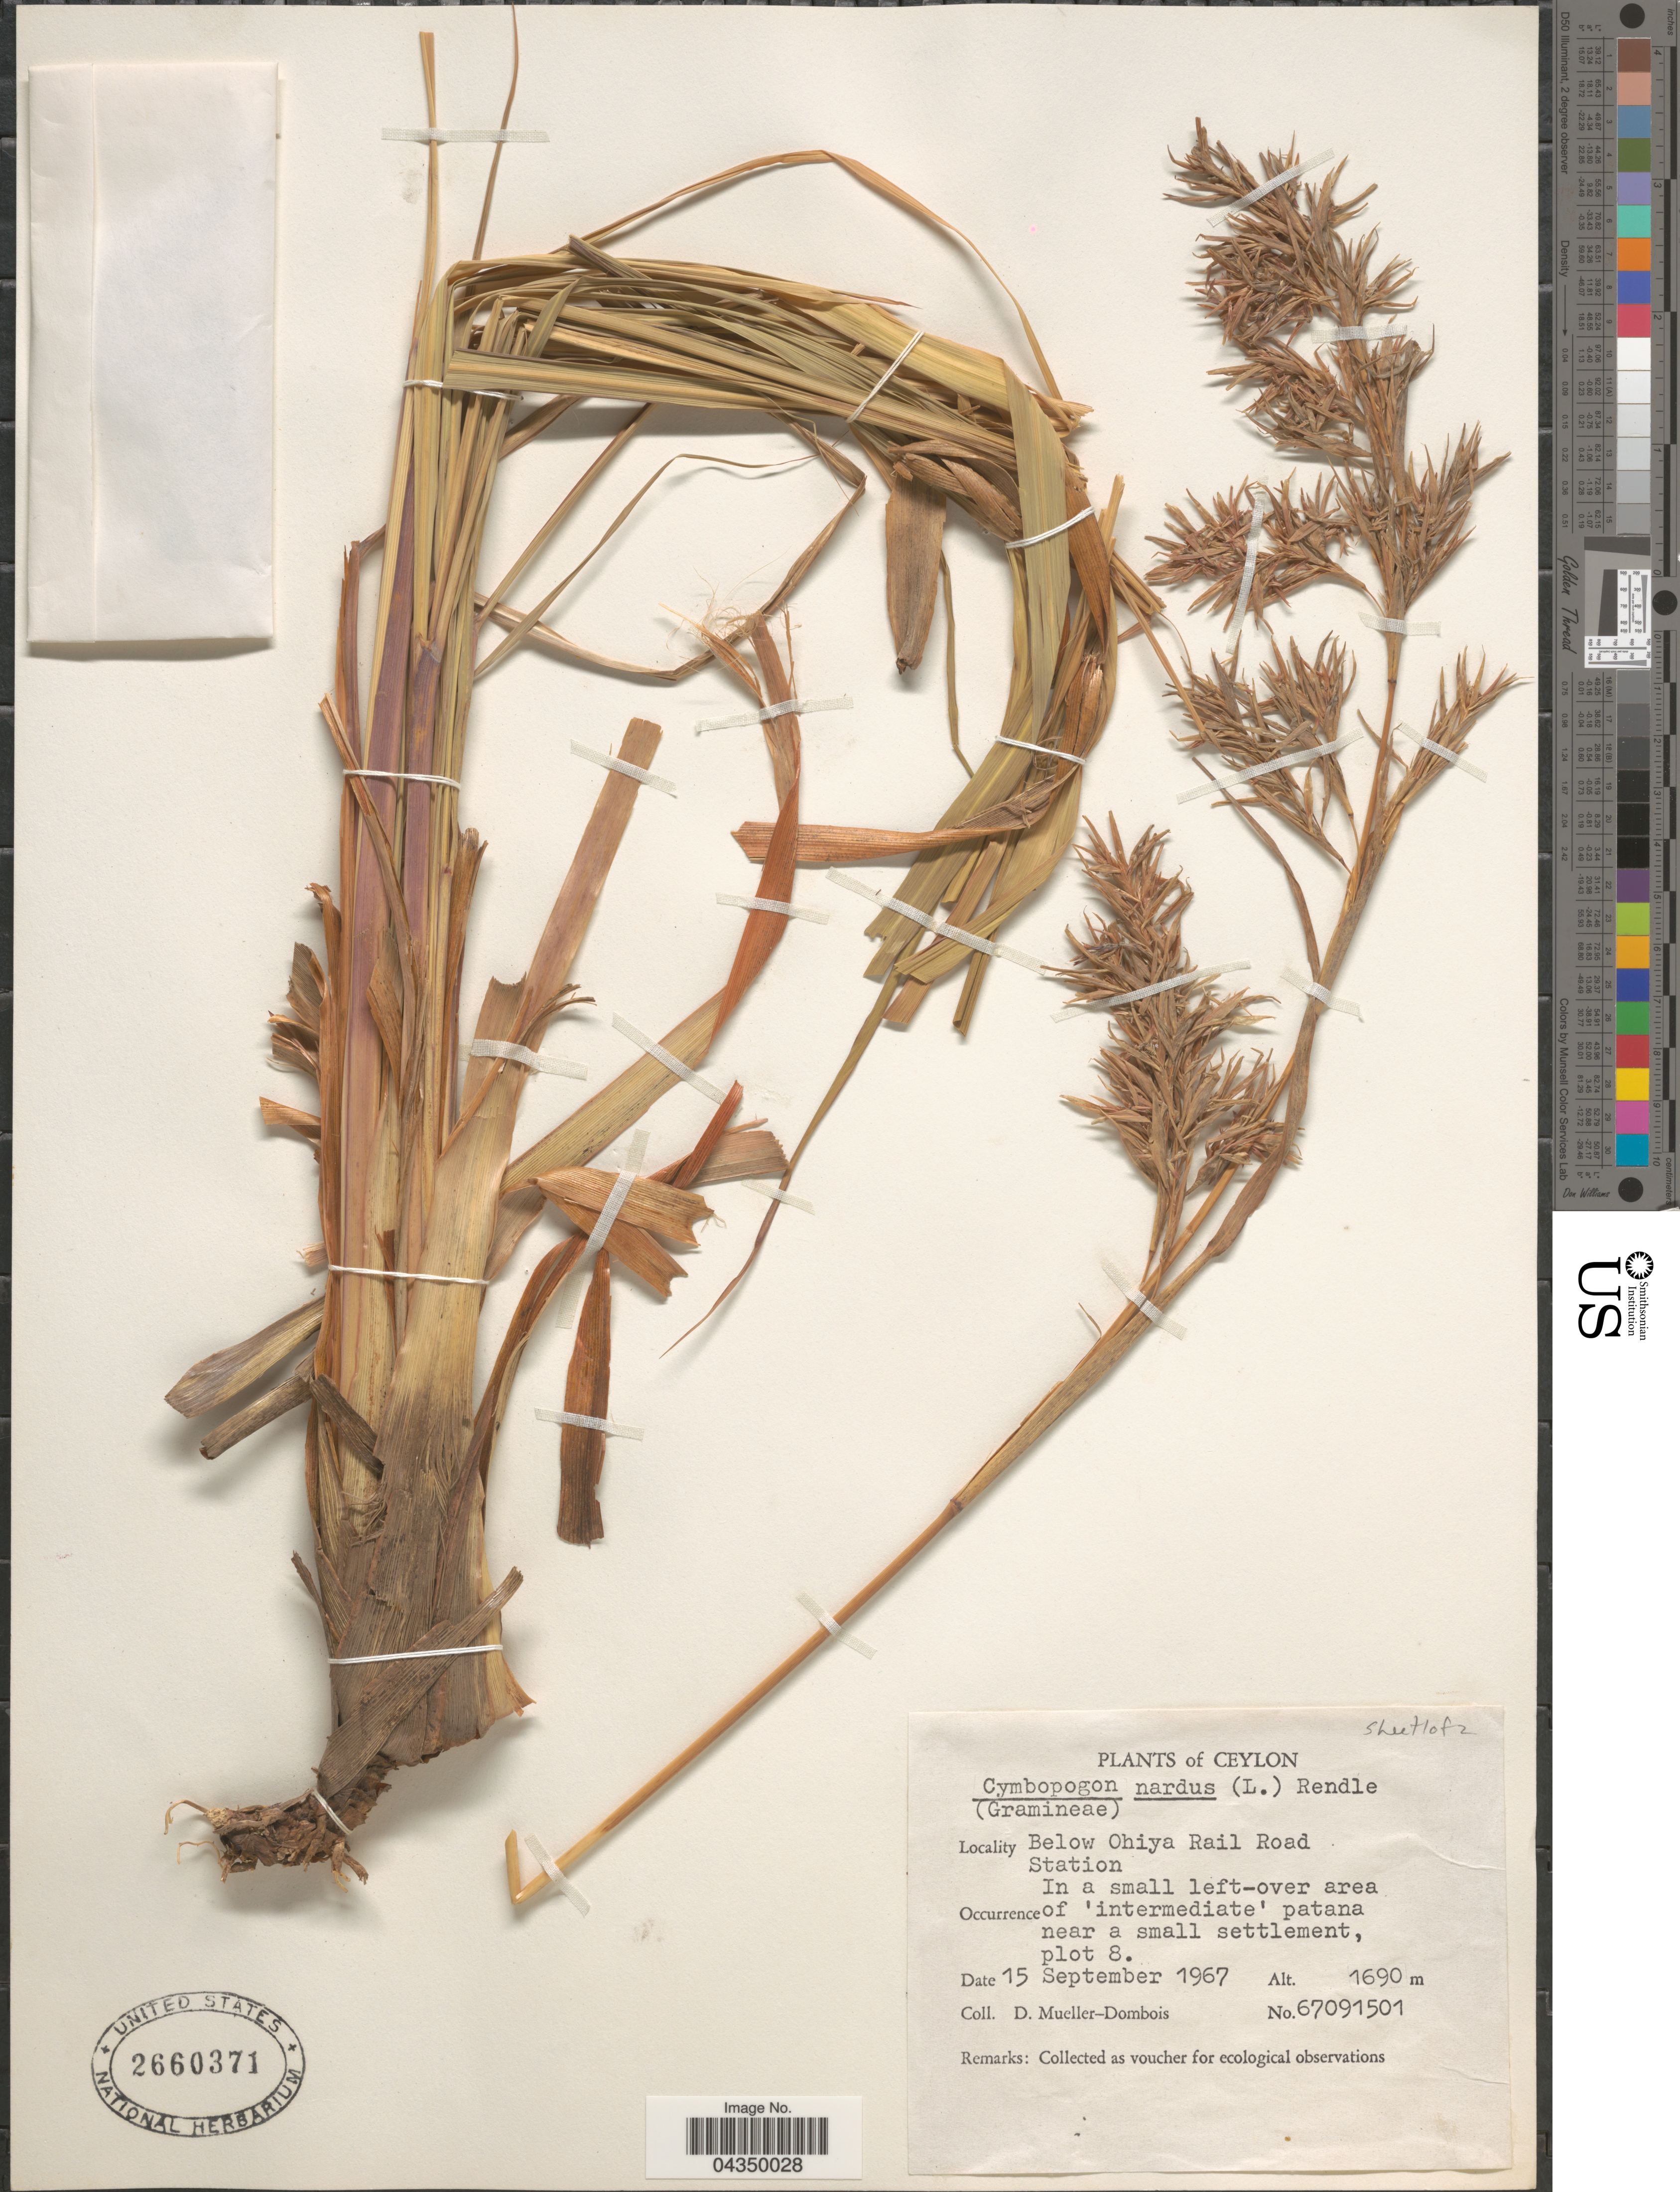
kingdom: Plantae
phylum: Tracheophyta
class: Liliopsida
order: Poales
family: Poaceae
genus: Cymbopogon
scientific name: Cymbopogon nardus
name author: (L.) Rendle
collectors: D. Mueller-Dombois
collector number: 67091501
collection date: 1967-09-15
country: Sri Lanka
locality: Ceylon. Below Ohiya Rail Road Station.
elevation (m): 1690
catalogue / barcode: US 2660371